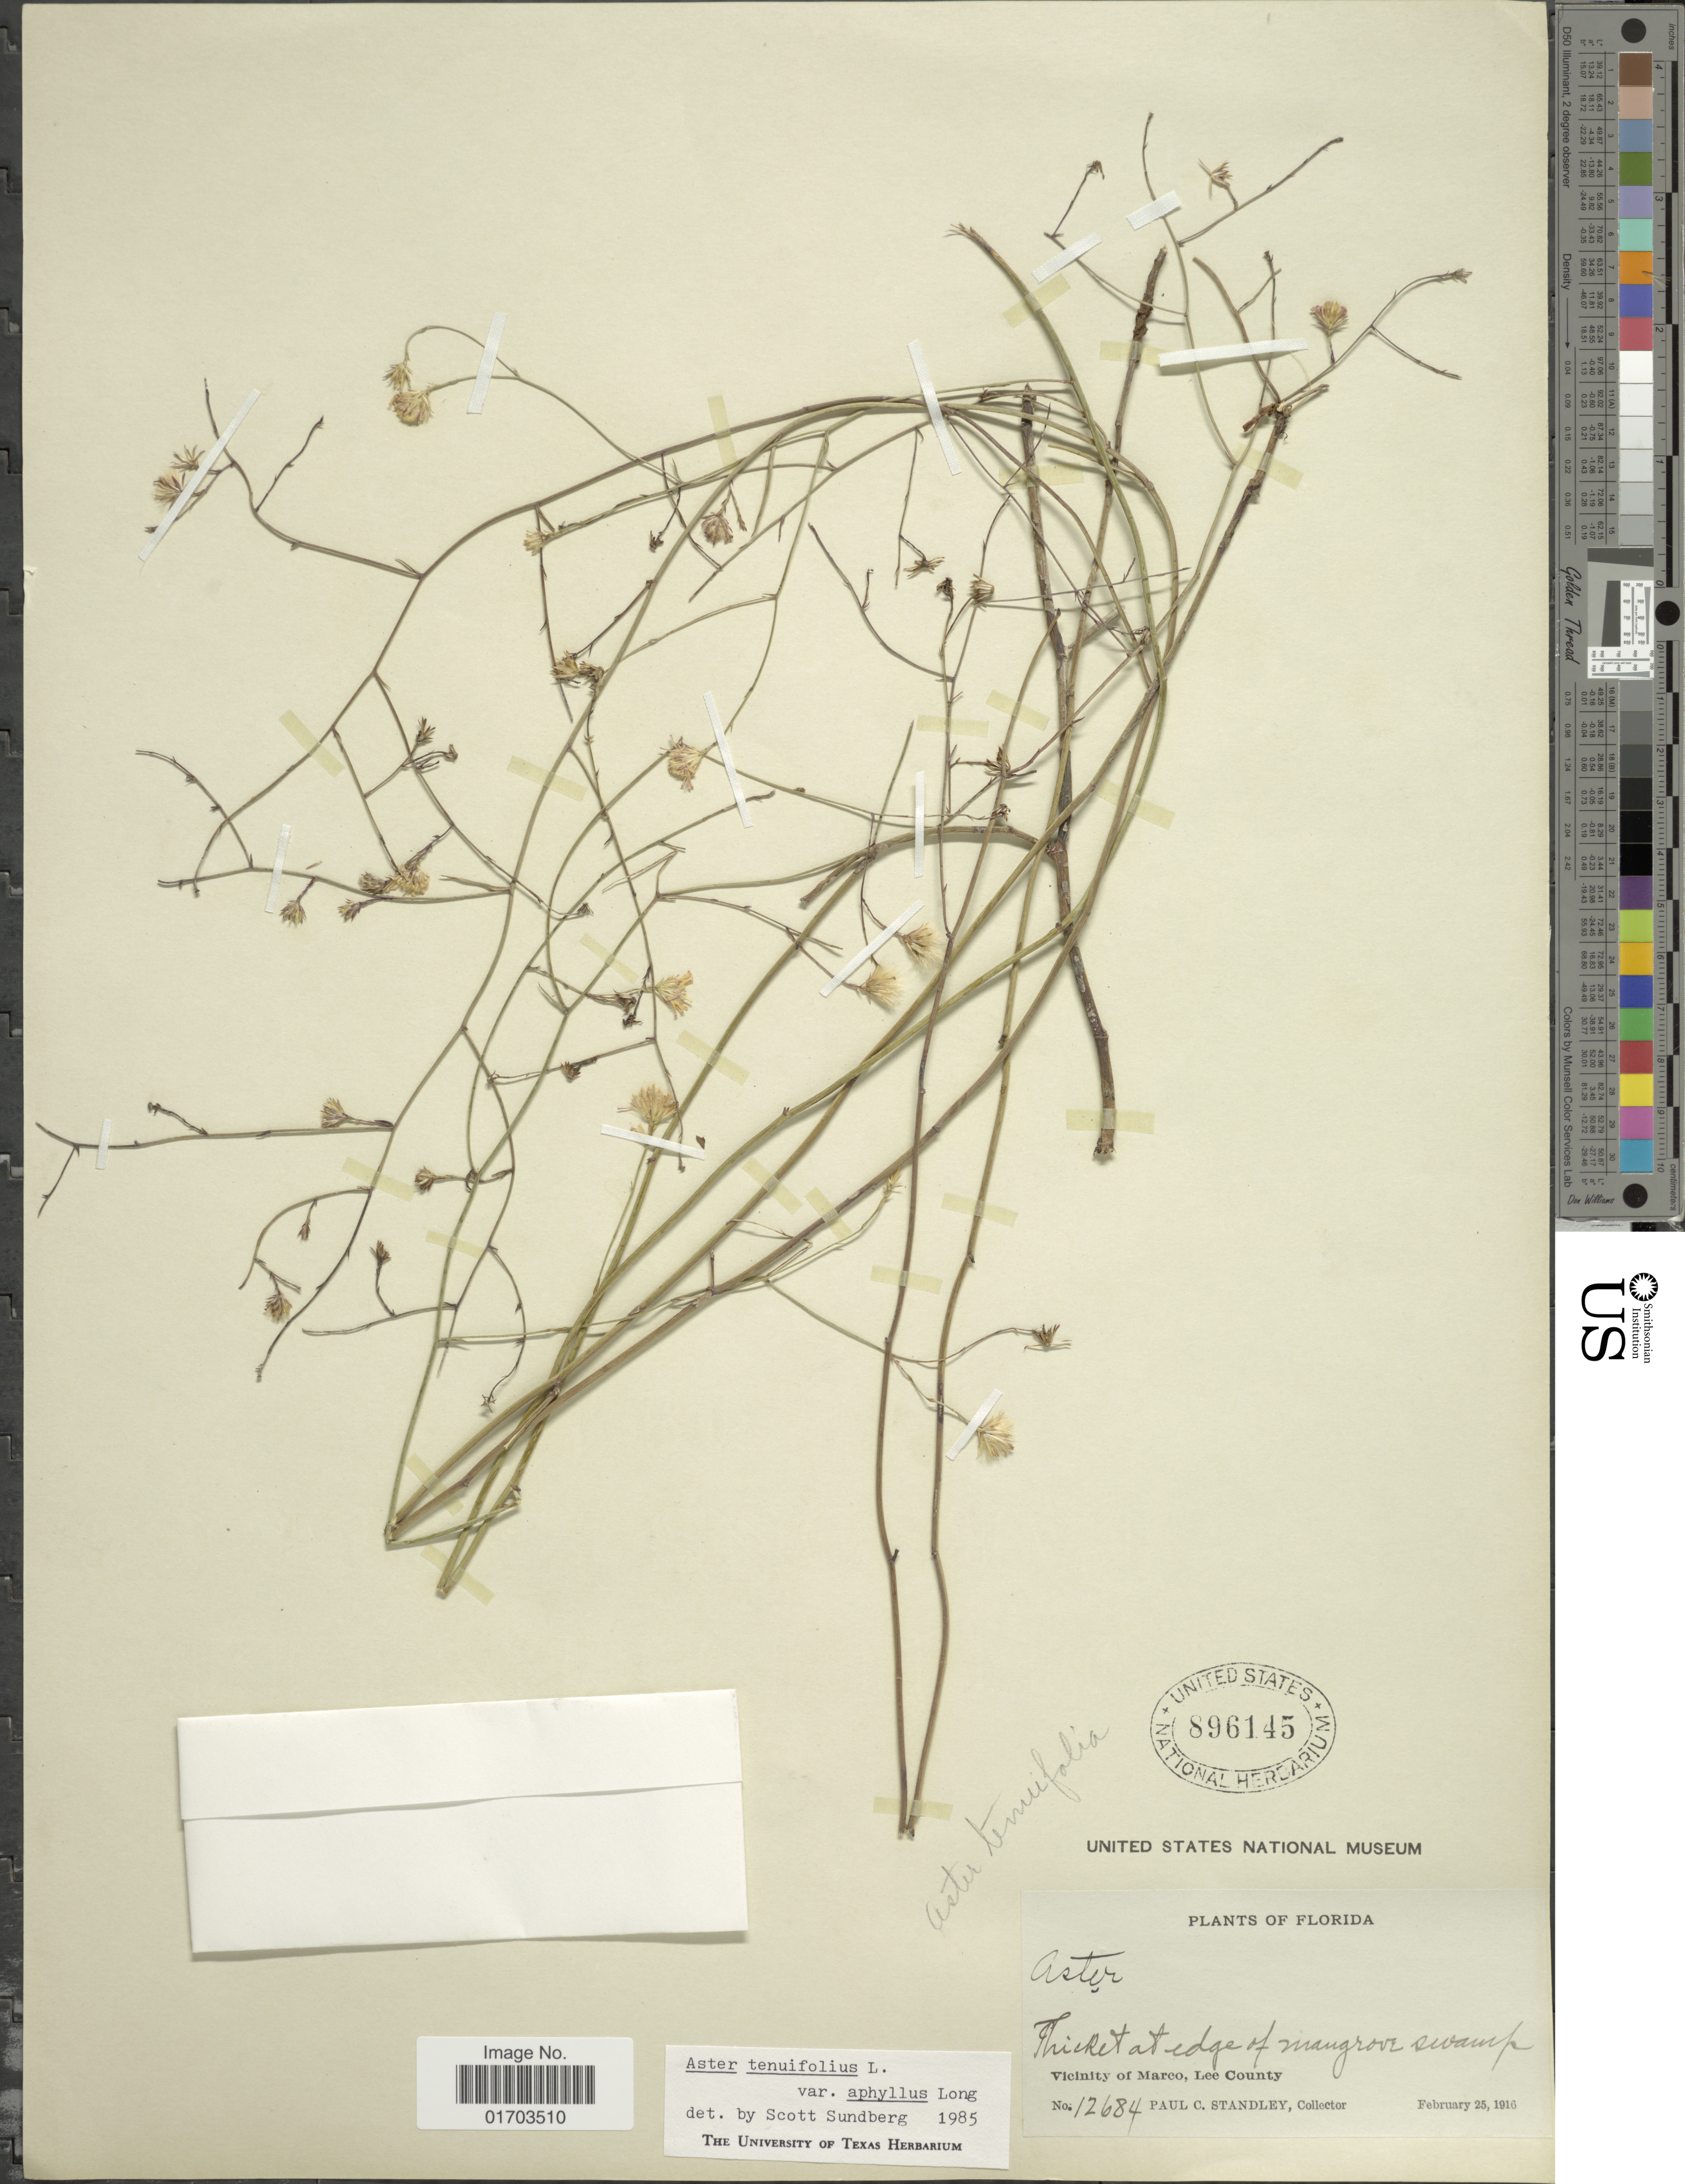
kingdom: Plantae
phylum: Tracheophyta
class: Magnoliopsida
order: Asterales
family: Asteraceae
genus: Symphyotrichum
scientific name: Symphyotrichum tenuifolium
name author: (L.) G.L. Nesom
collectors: P. C. Standley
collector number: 12684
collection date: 1916-02-25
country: United States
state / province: Florida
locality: Thicket at edge of mangrove swamp, vicinity of Marco, Lee County.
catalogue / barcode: US 896145